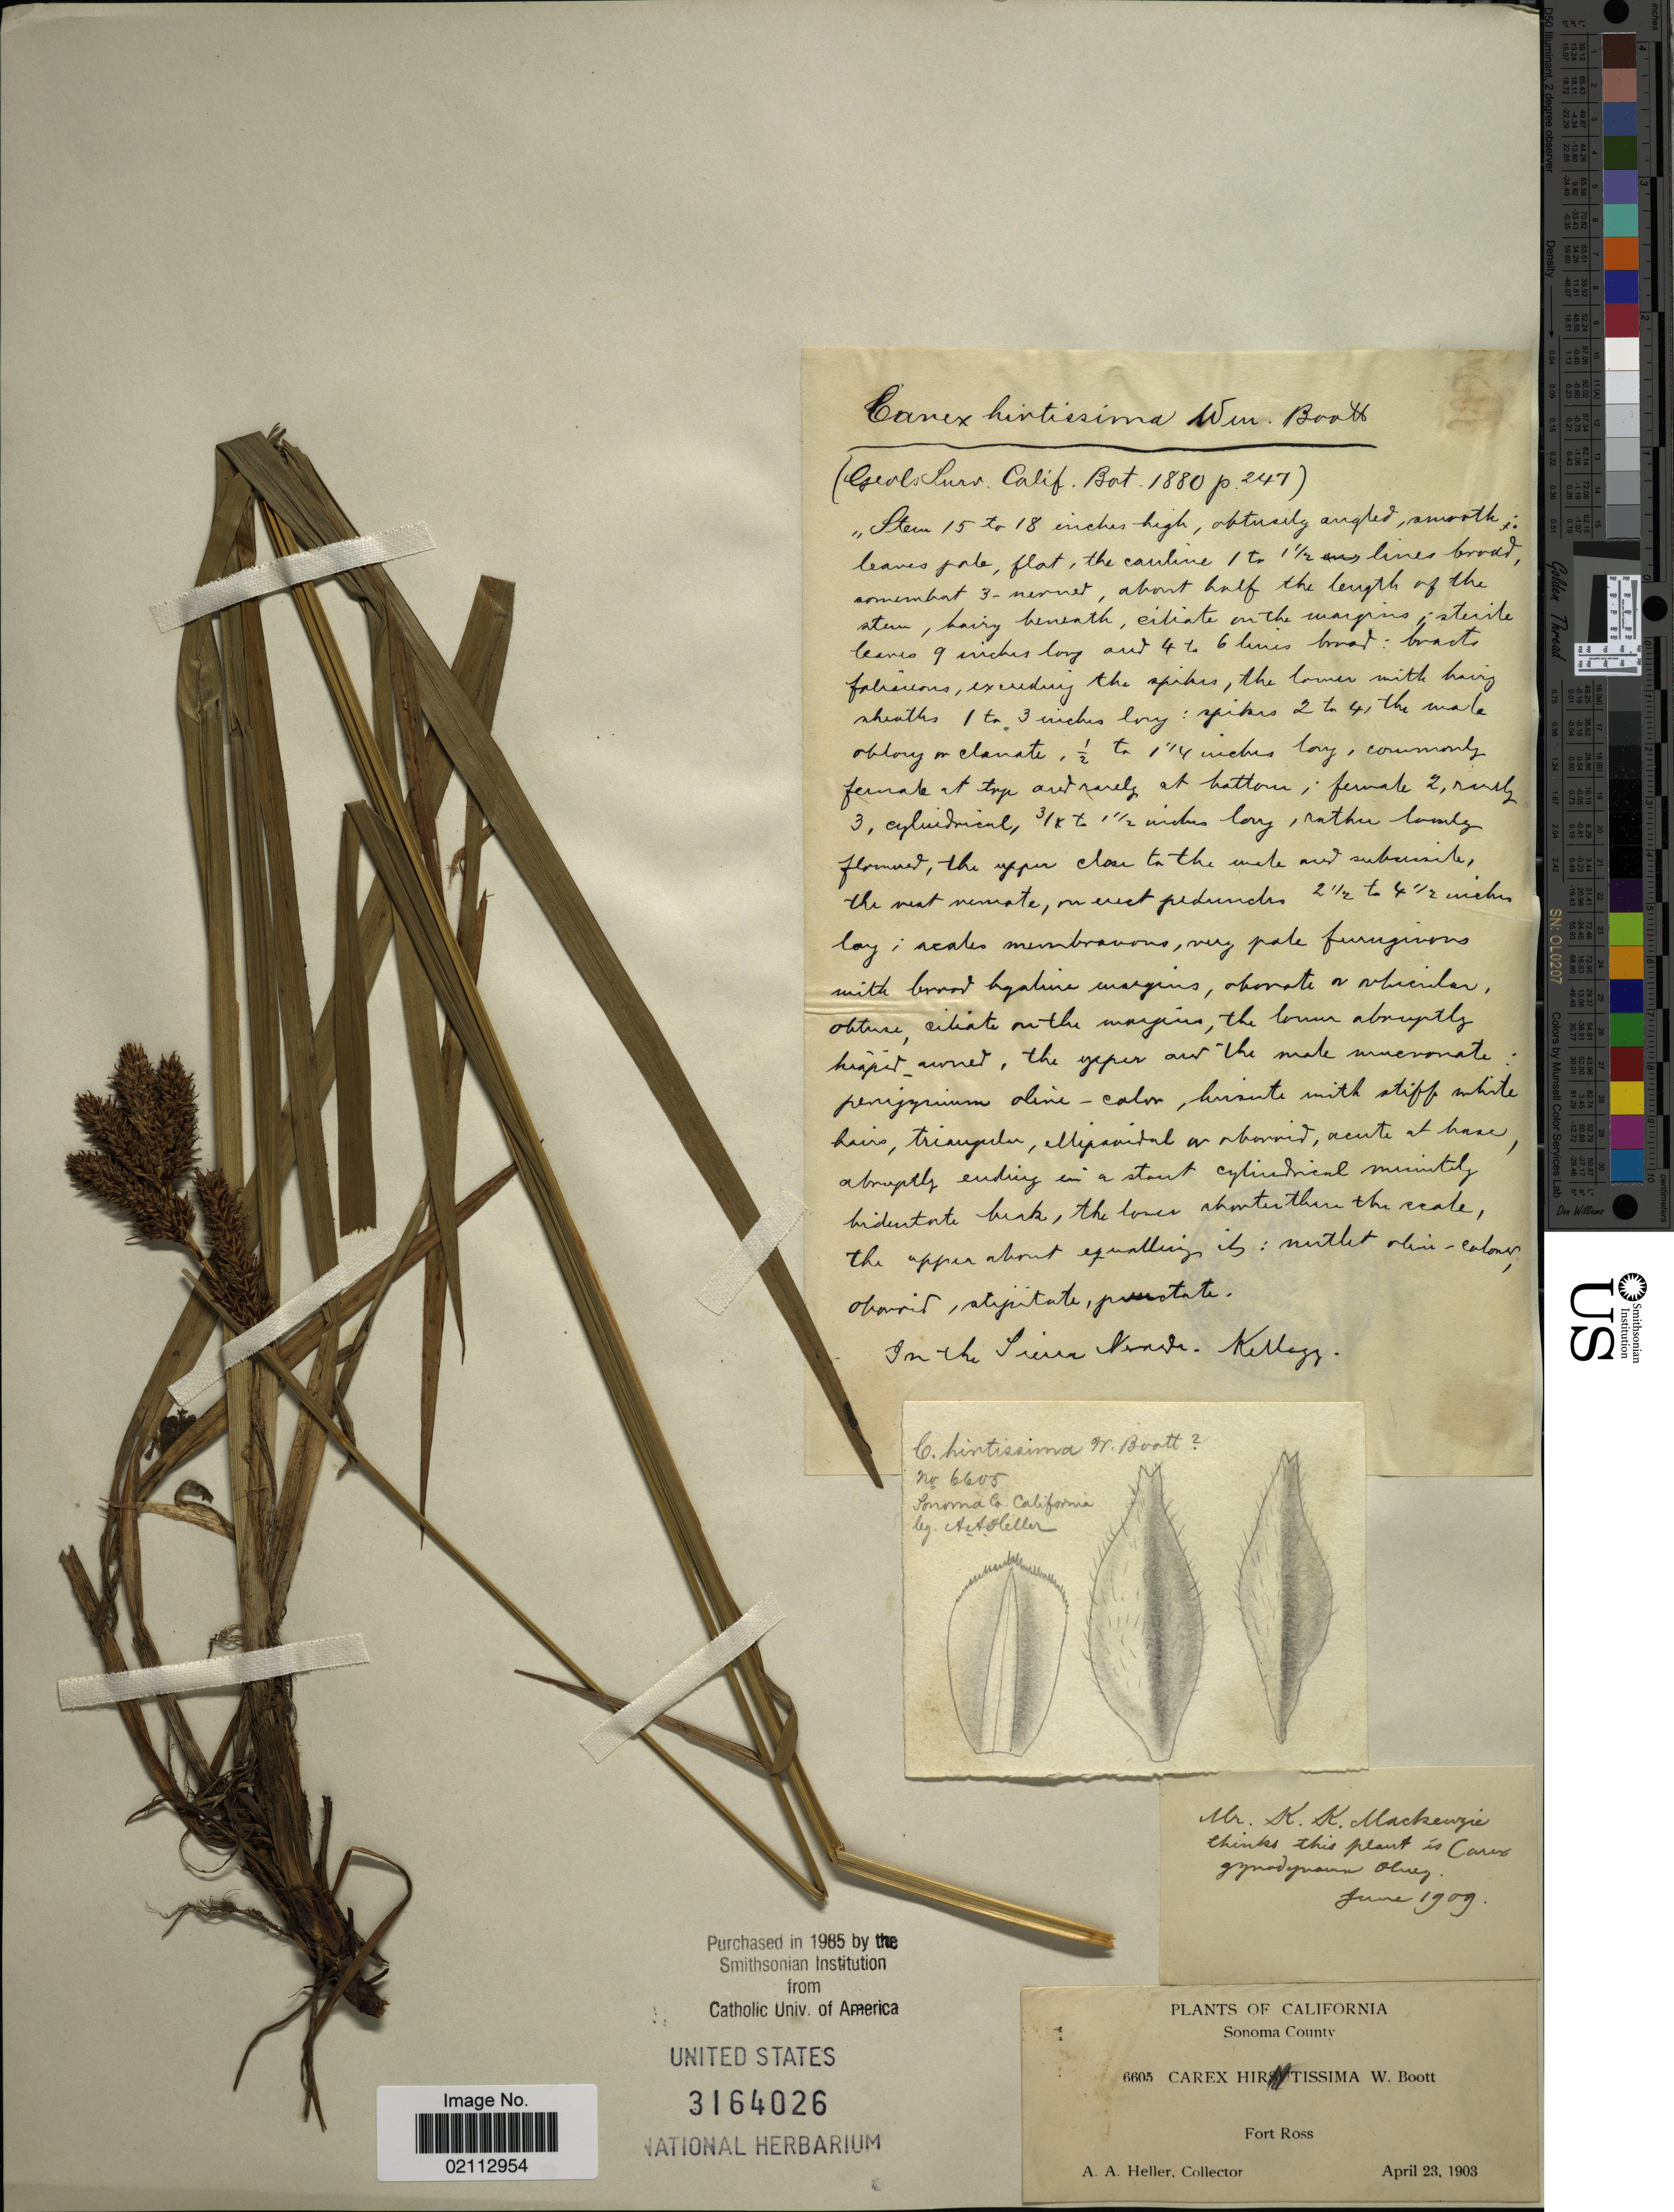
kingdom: Plantae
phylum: Tracheophyta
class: Liliopsida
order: Poales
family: Cyperaceae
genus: Carex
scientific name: Carex hirtissima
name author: W. Boott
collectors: A. A. Heller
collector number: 6605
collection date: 1903-04-23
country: United States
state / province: California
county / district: Sonoma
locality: Sonoma County. Fort Ross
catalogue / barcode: US 3164026